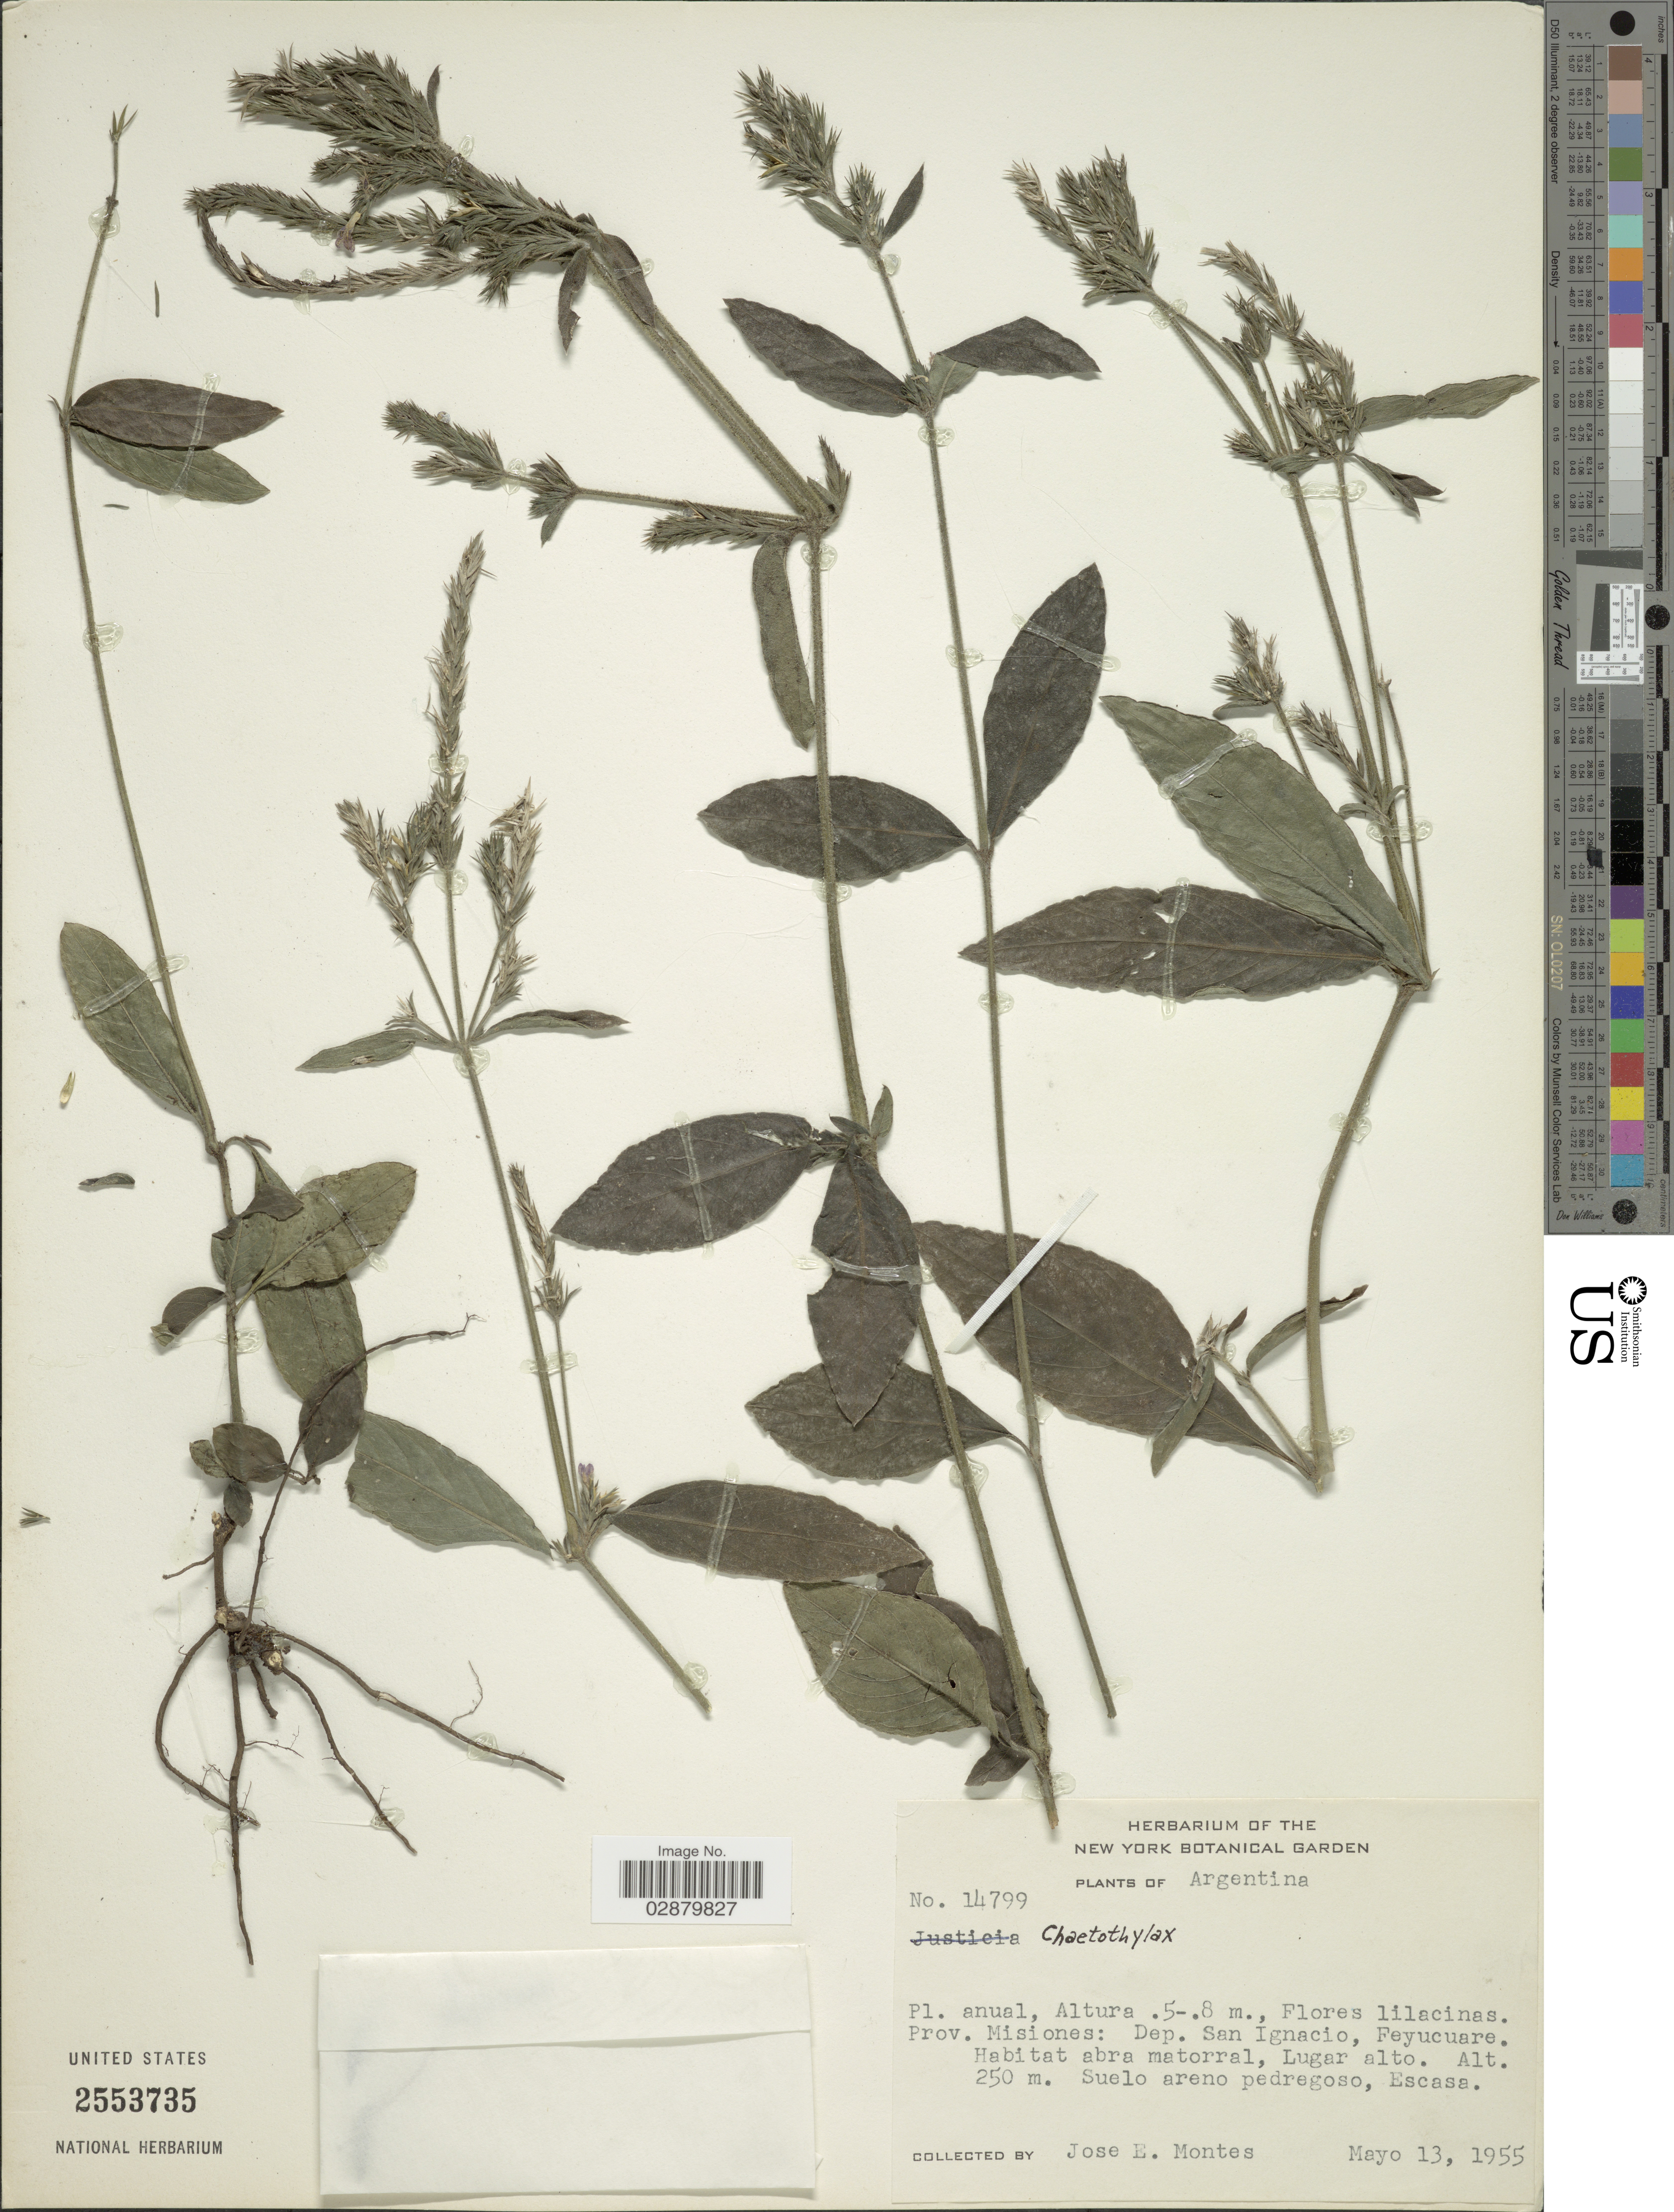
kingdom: Plantae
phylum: Tracheophyta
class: Magnoliopsida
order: Lamiales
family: Acanthaceae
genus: Justicia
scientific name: Justicia oblonga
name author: (Nees) Lindau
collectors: J. E. Montes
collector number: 14799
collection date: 1955-05-13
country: Argentina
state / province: Misiones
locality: Dep. San Ignacio, Feyucuare.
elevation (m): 250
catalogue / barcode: US 2553735